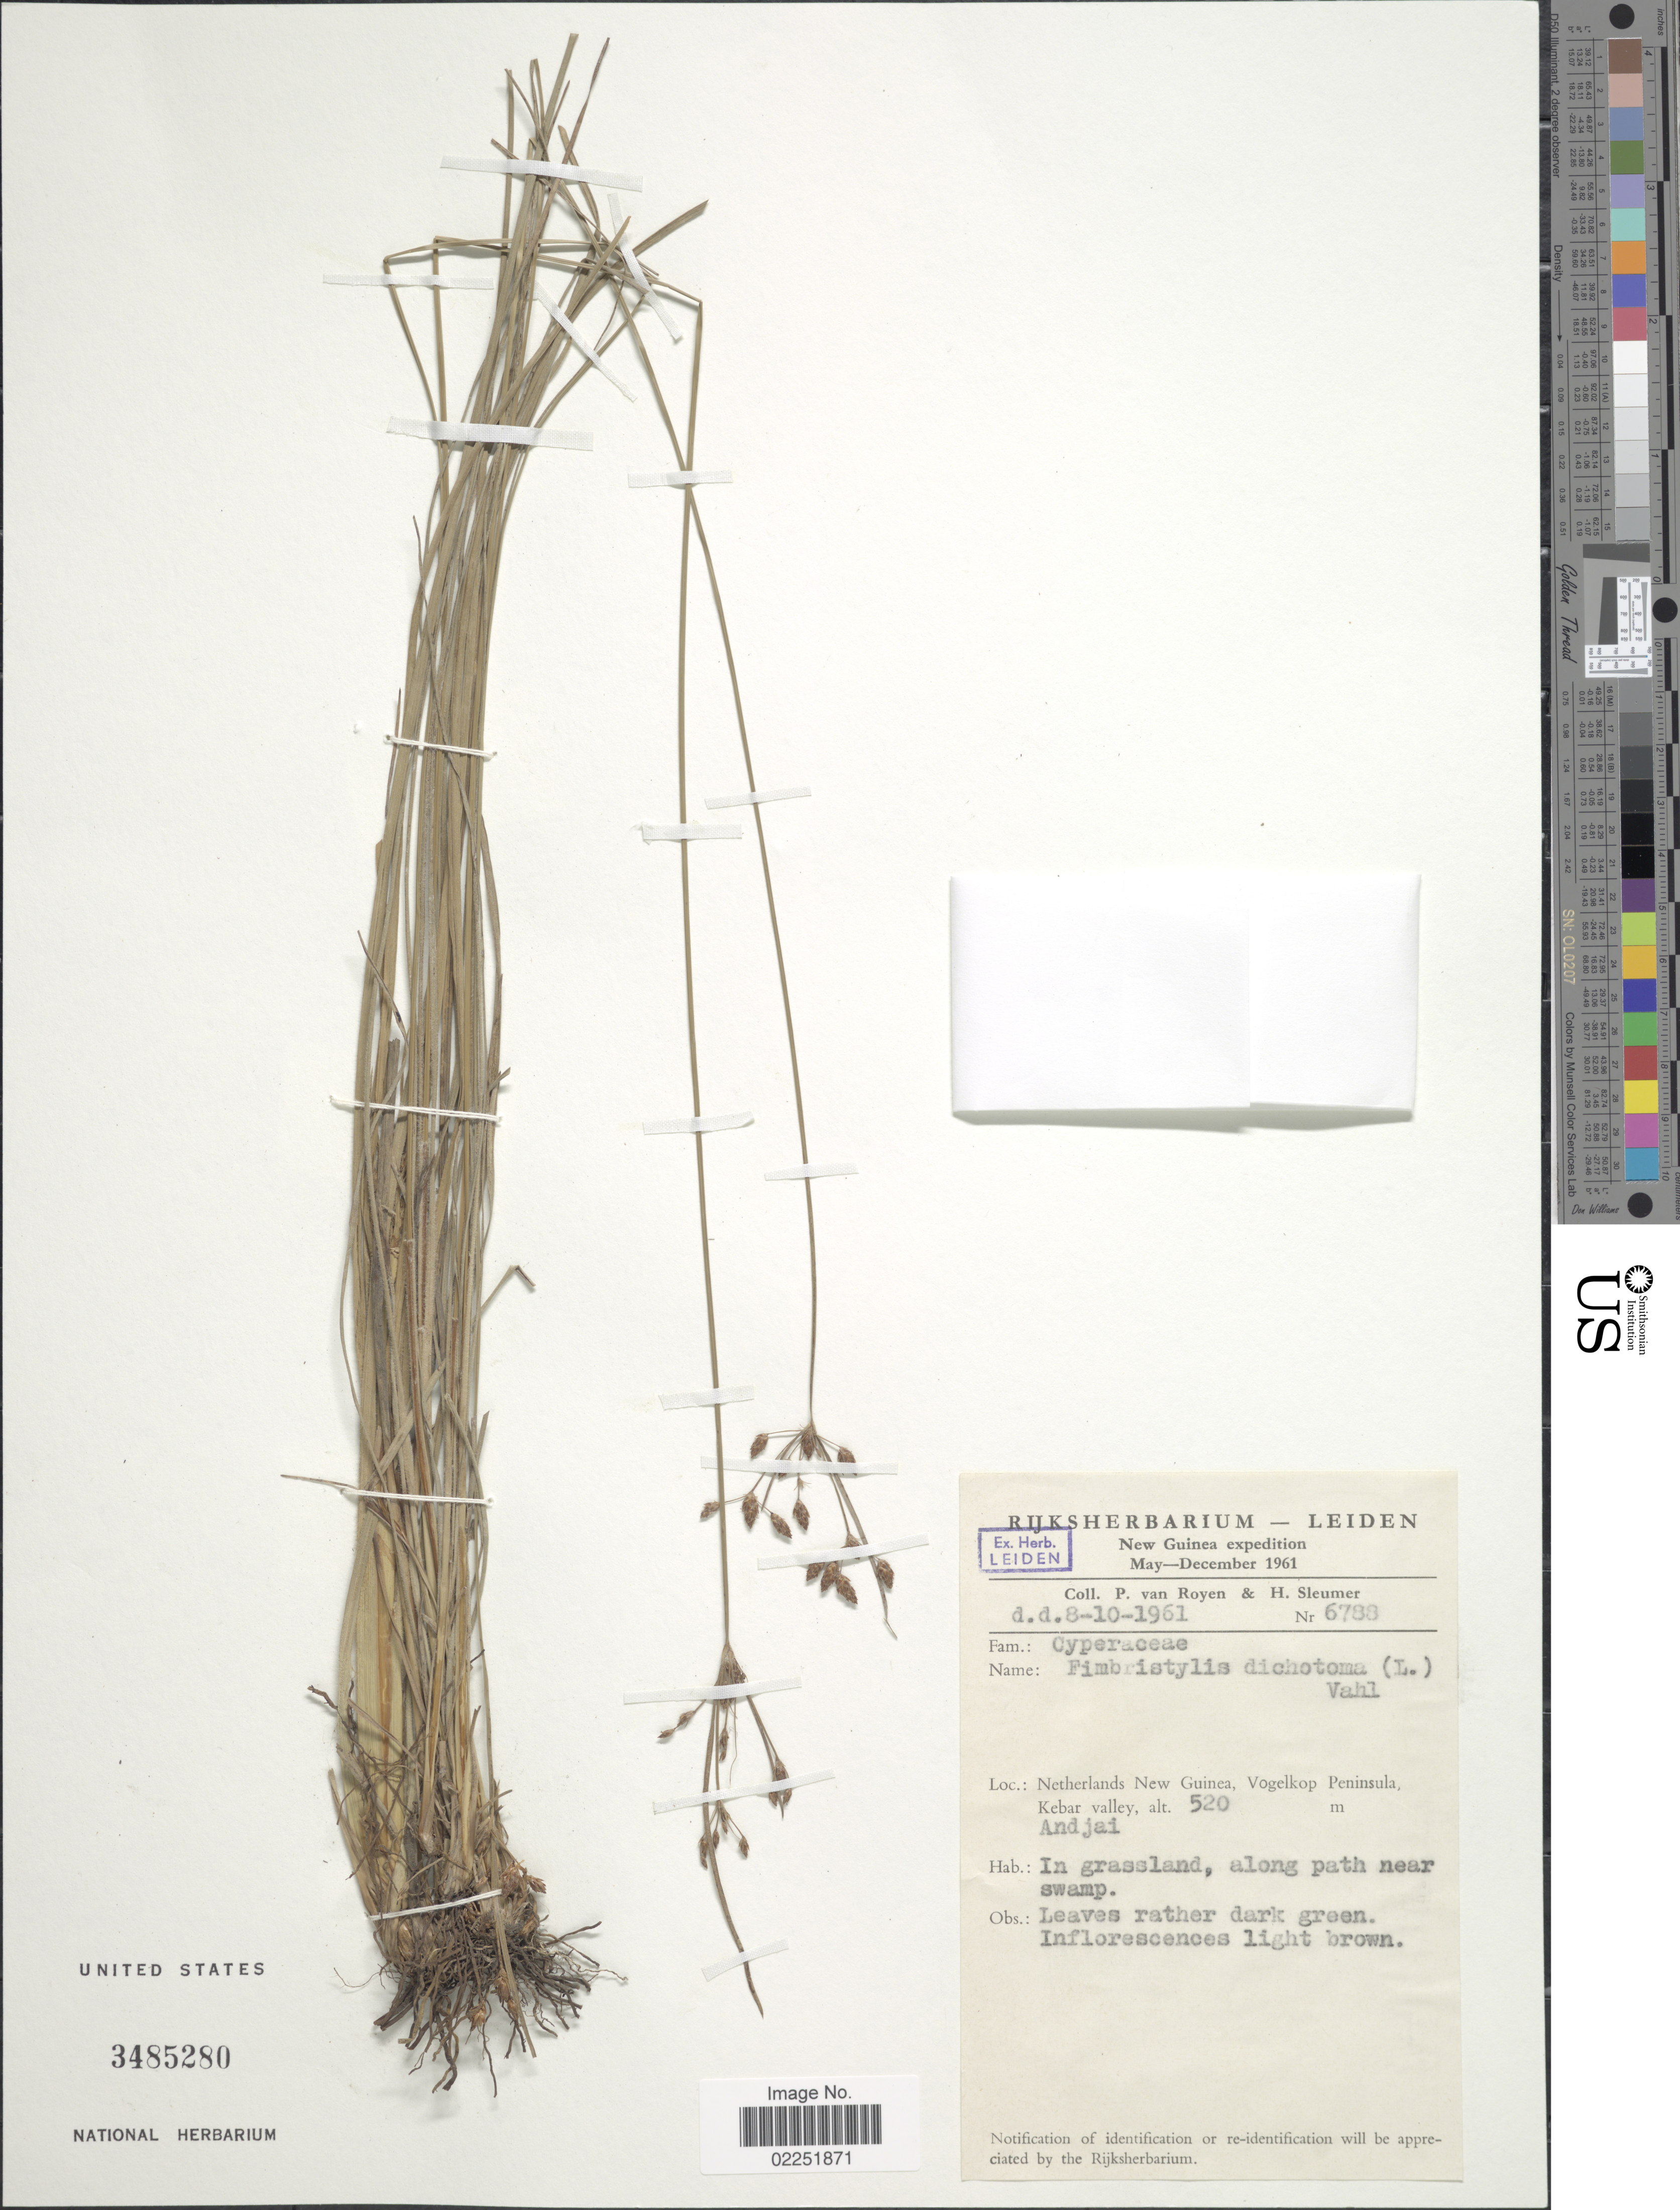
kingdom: Plantae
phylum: Tracheophyta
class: Liliopsida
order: Poales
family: Cyperaceae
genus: Fimbristylis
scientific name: Fimbristylis dichotoma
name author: (L.) Vahl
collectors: P. van Royen & H. O. Sleumer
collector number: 6788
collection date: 1961-10-08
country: Indonesia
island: New Guinea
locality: Netherlands New Guinea, Vogelkop Peninsula, Kebar Valley. Andjai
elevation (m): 520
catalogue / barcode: US 3485280